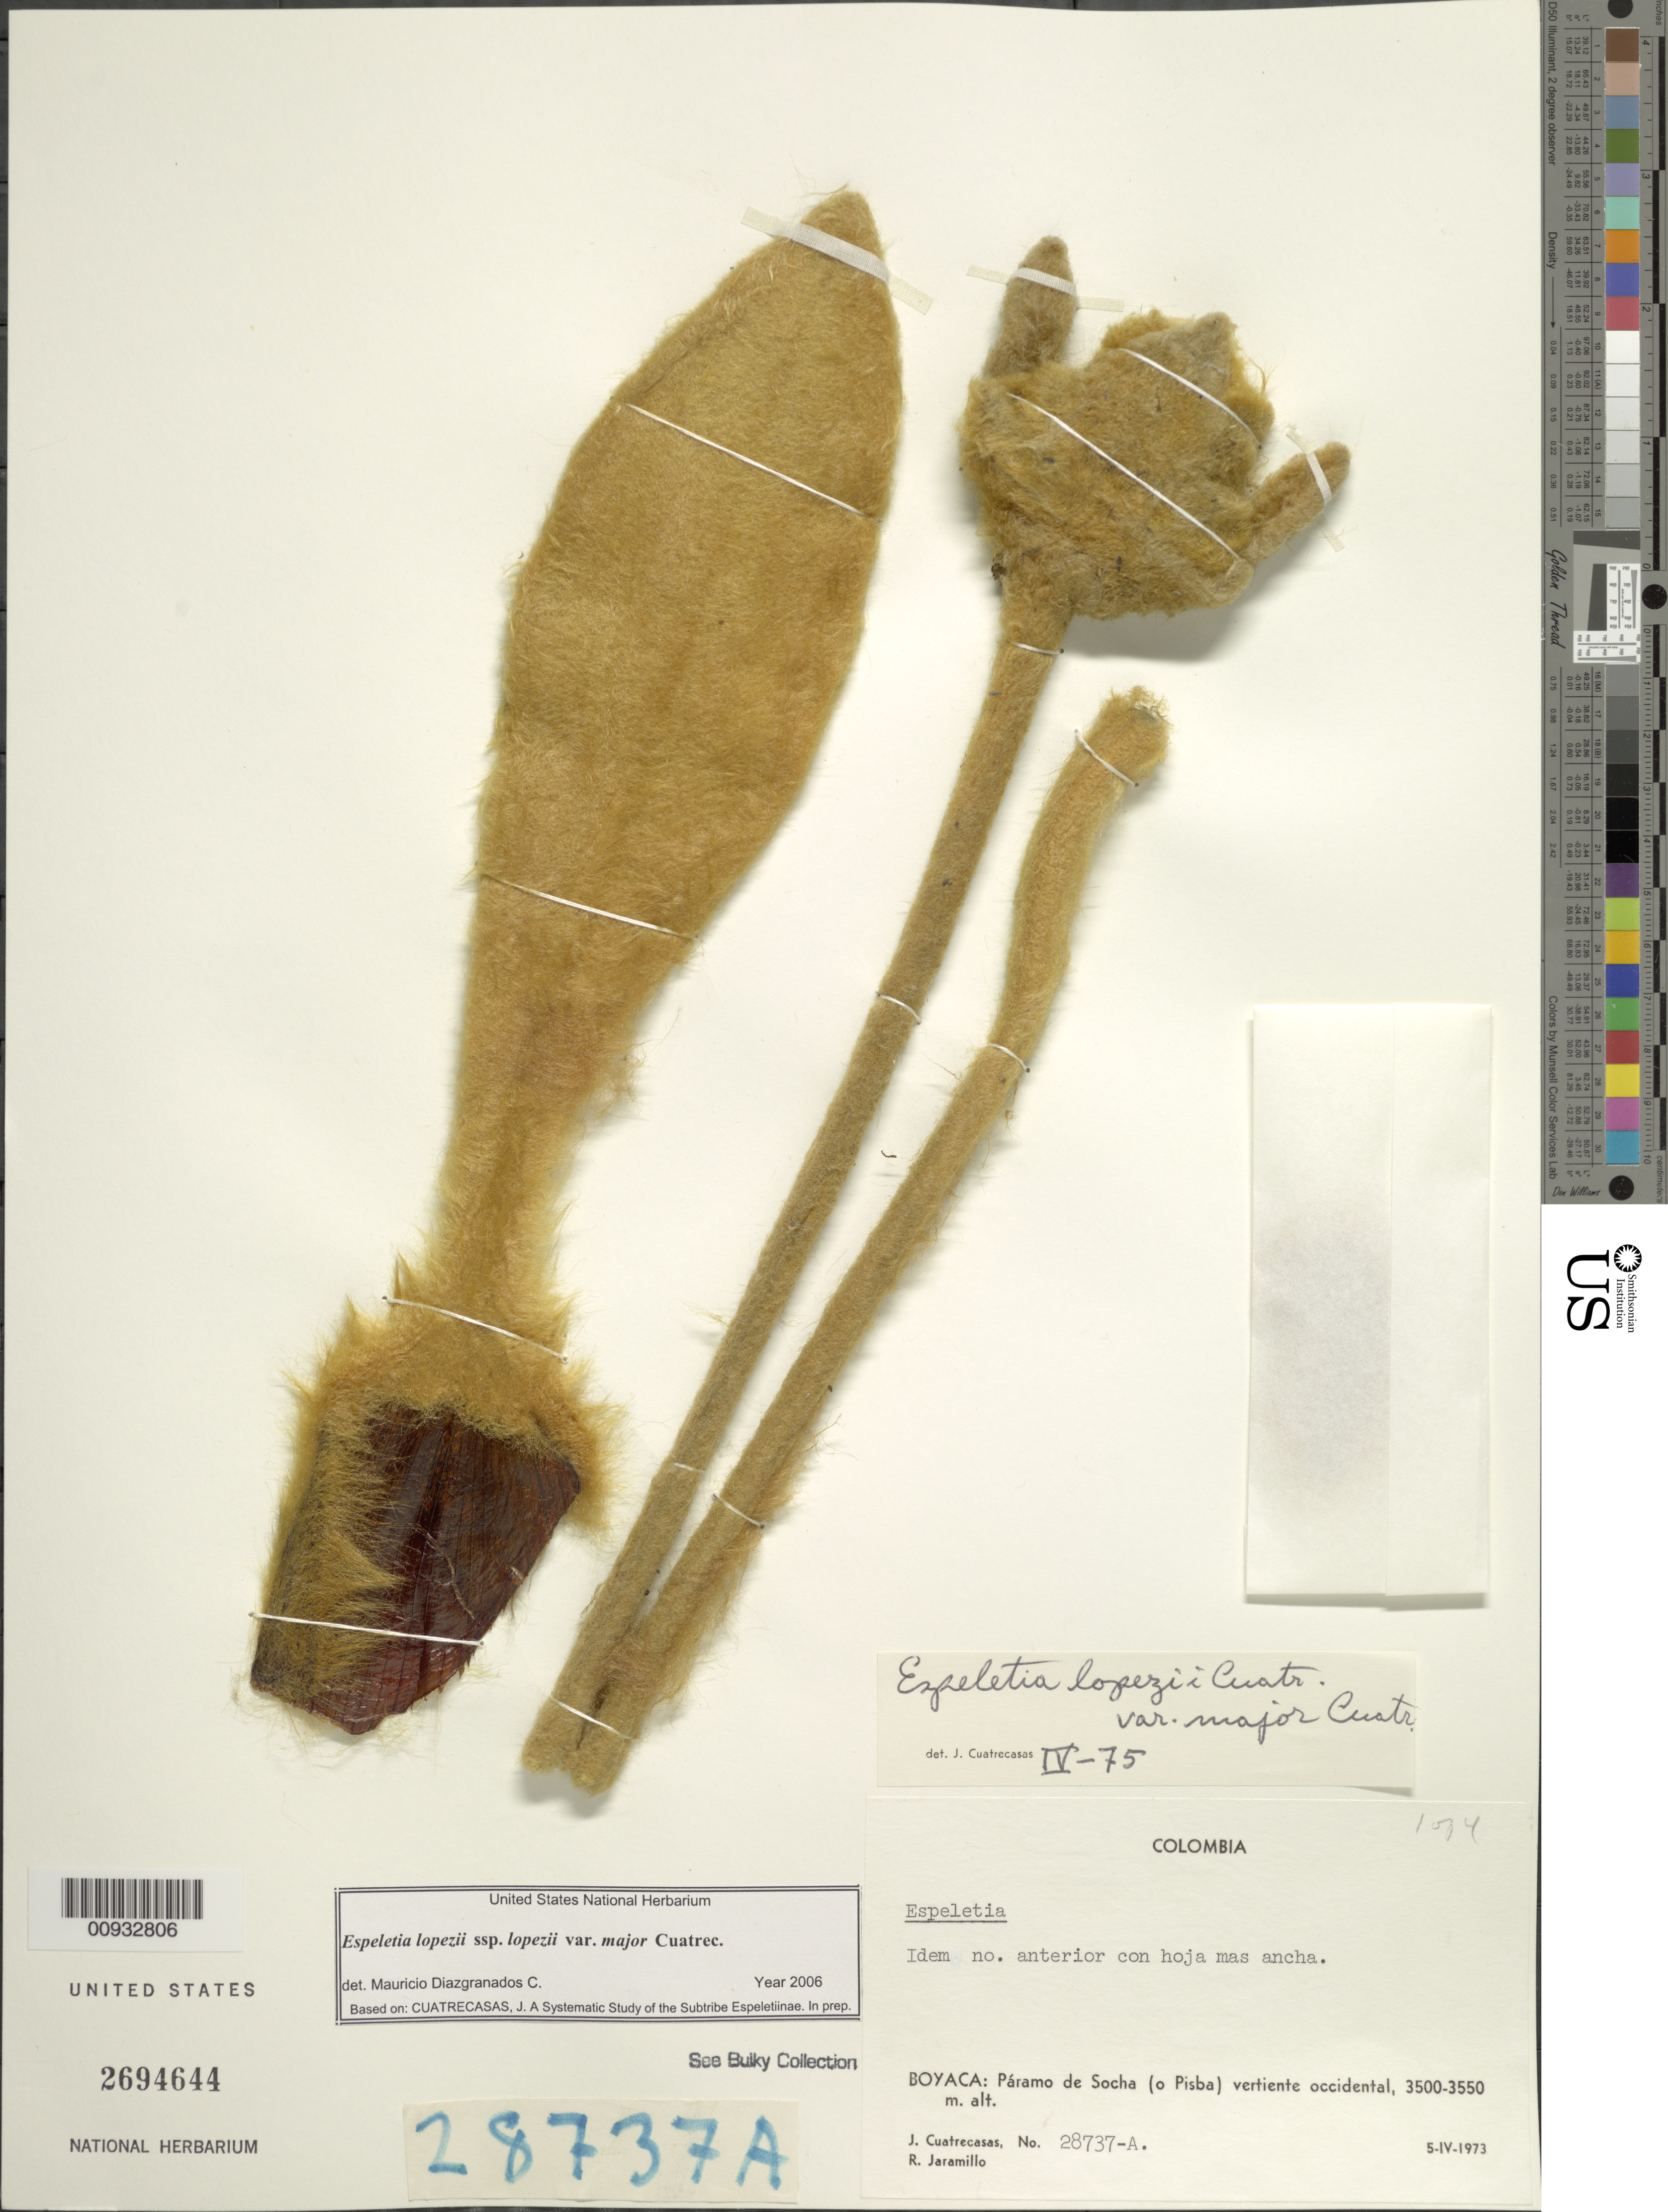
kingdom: Plantae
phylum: Tracheophyta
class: Magnoliopsida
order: Asterales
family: Asteraceae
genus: Espeletia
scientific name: Espeletia lopezii var. major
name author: Cuatrec.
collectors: J. Cuatrecasas & R. Jaramillo M.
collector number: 28737-A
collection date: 1973-04-05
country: Colombia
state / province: Boyacá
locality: Paramo de Socha (o Pisba) vertiente occidental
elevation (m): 3500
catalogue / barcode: US 2694644